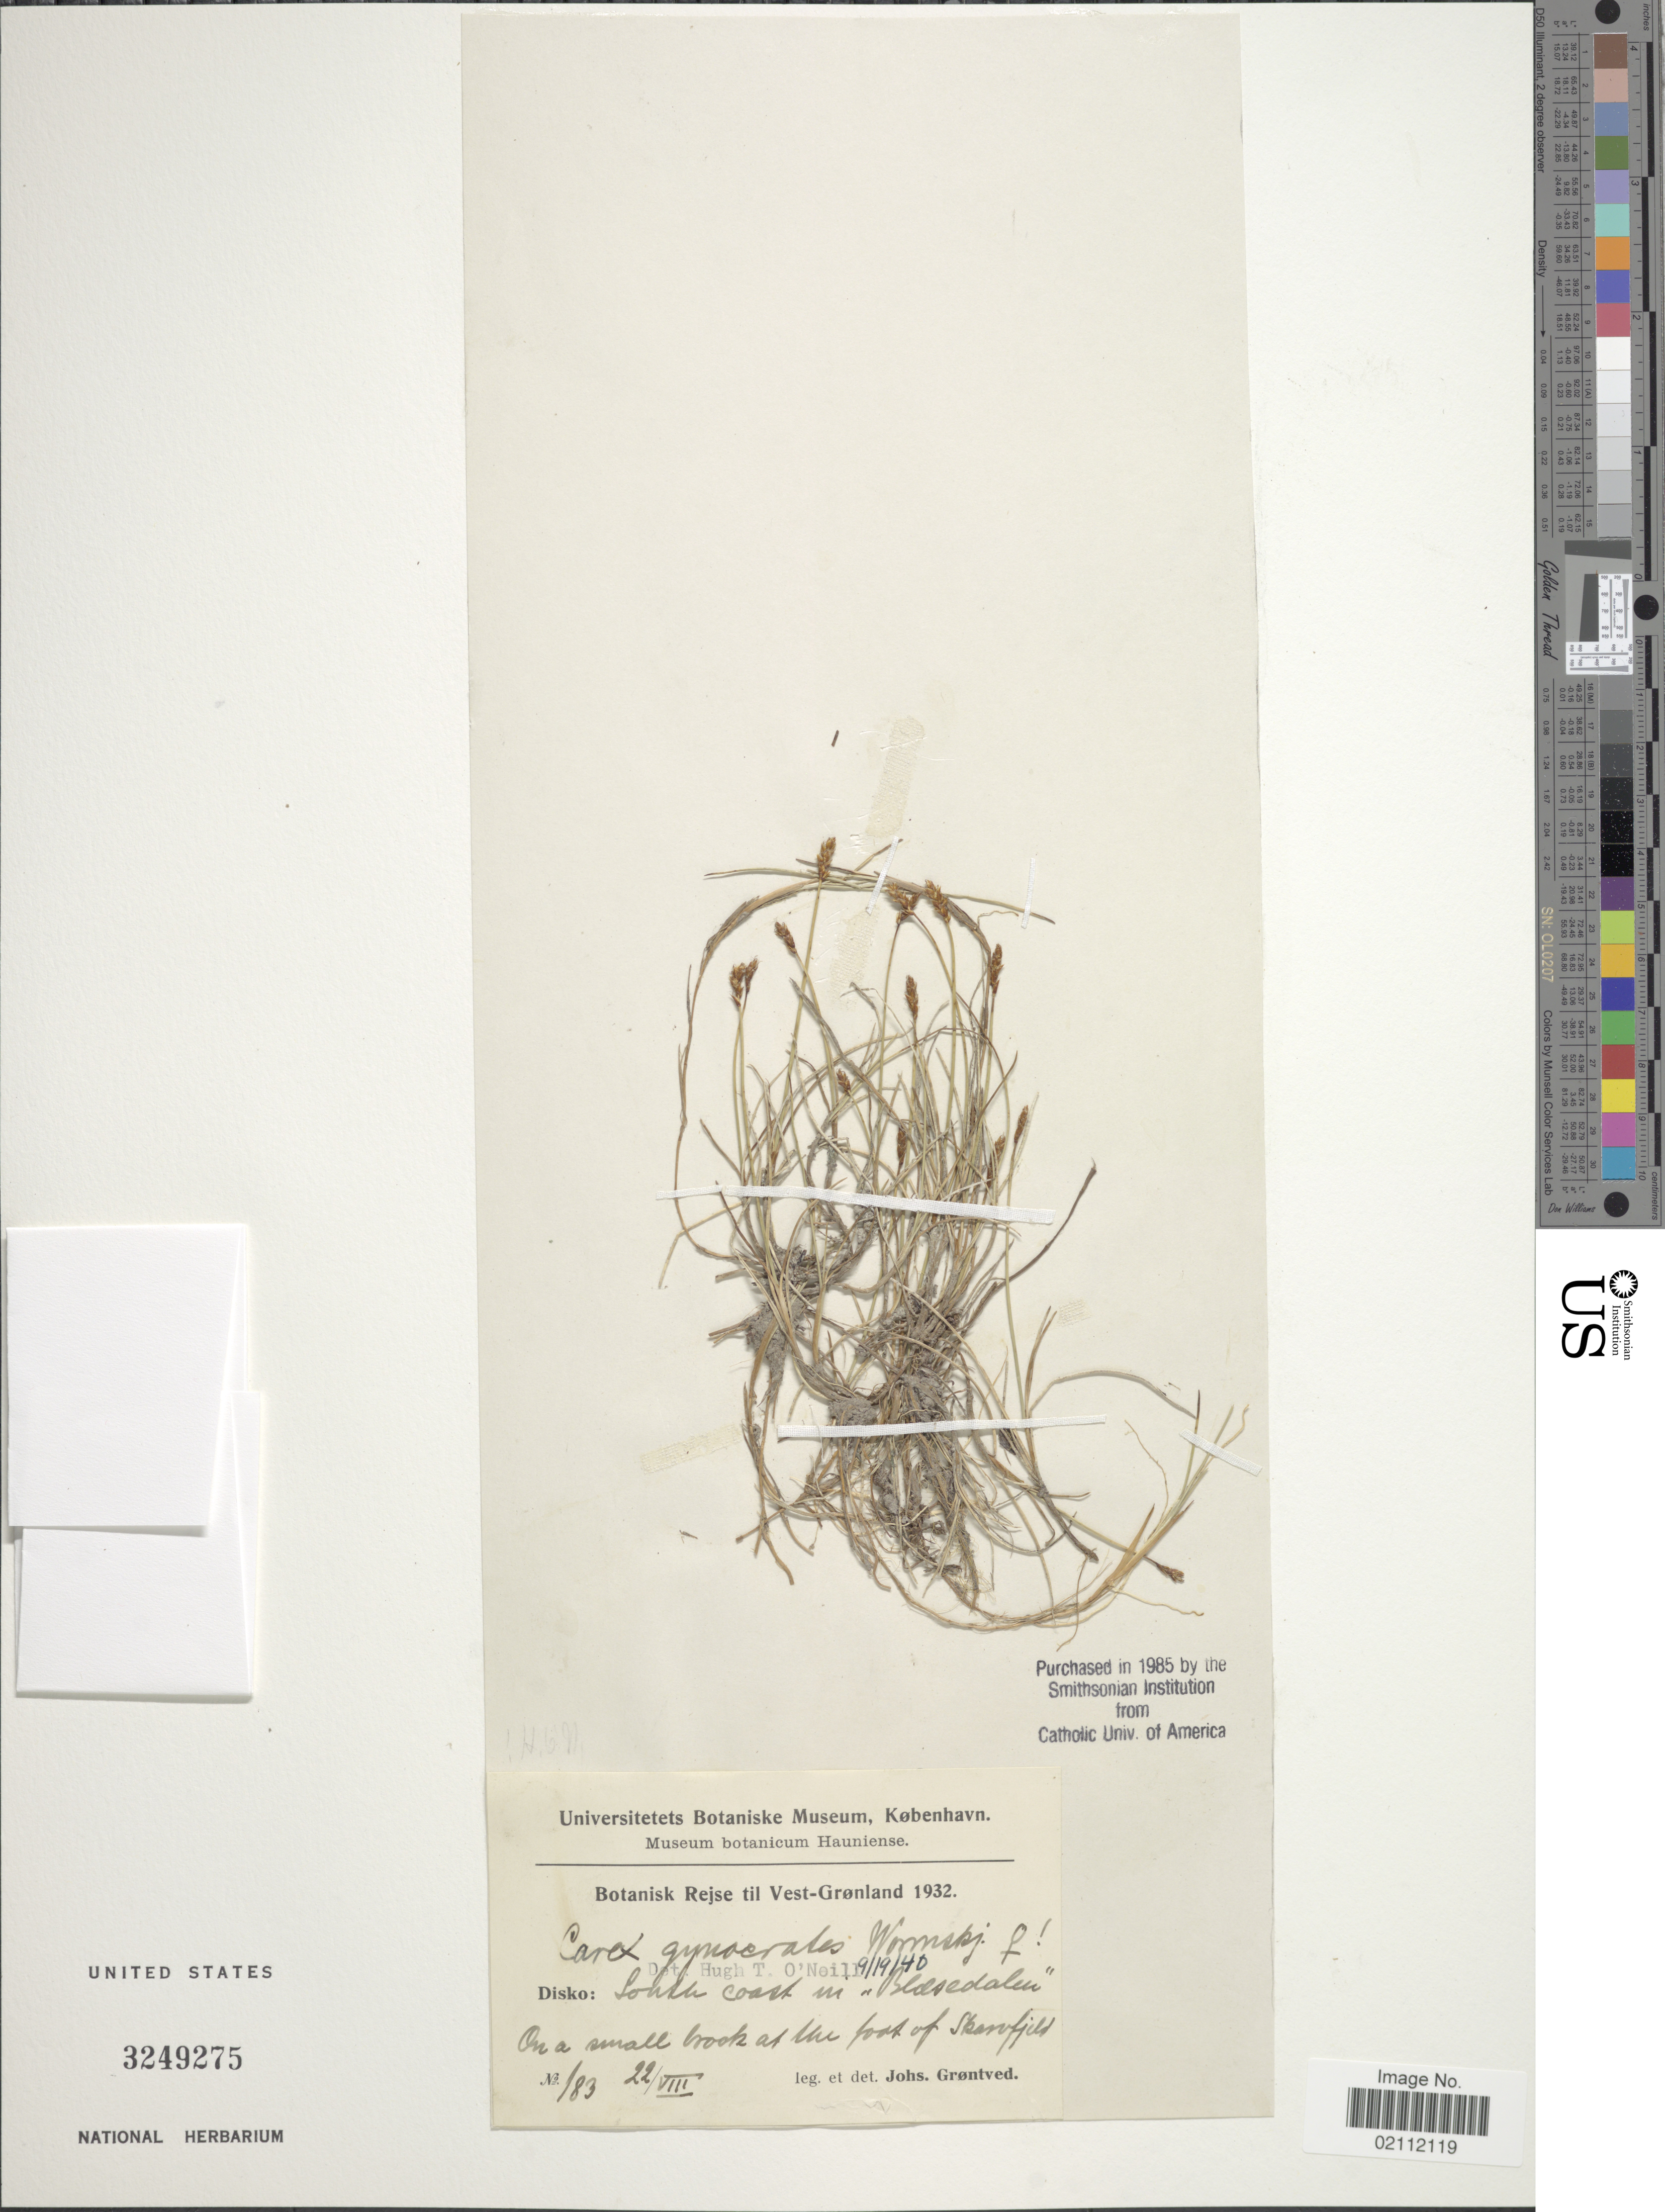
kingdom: Plantae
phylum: Tracheophyta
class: Liliopsida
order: Poales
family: Cyperaceae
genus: Carex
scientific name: Carex nardina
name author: (Hornem.) Fr.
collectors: J. Grøntved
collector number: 183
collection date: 1932-08-22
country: Greenland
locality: West-Greenland. Disko: South coast, in Blæsedalen at the foot of Skarvfjeld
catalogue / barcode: US 3249275